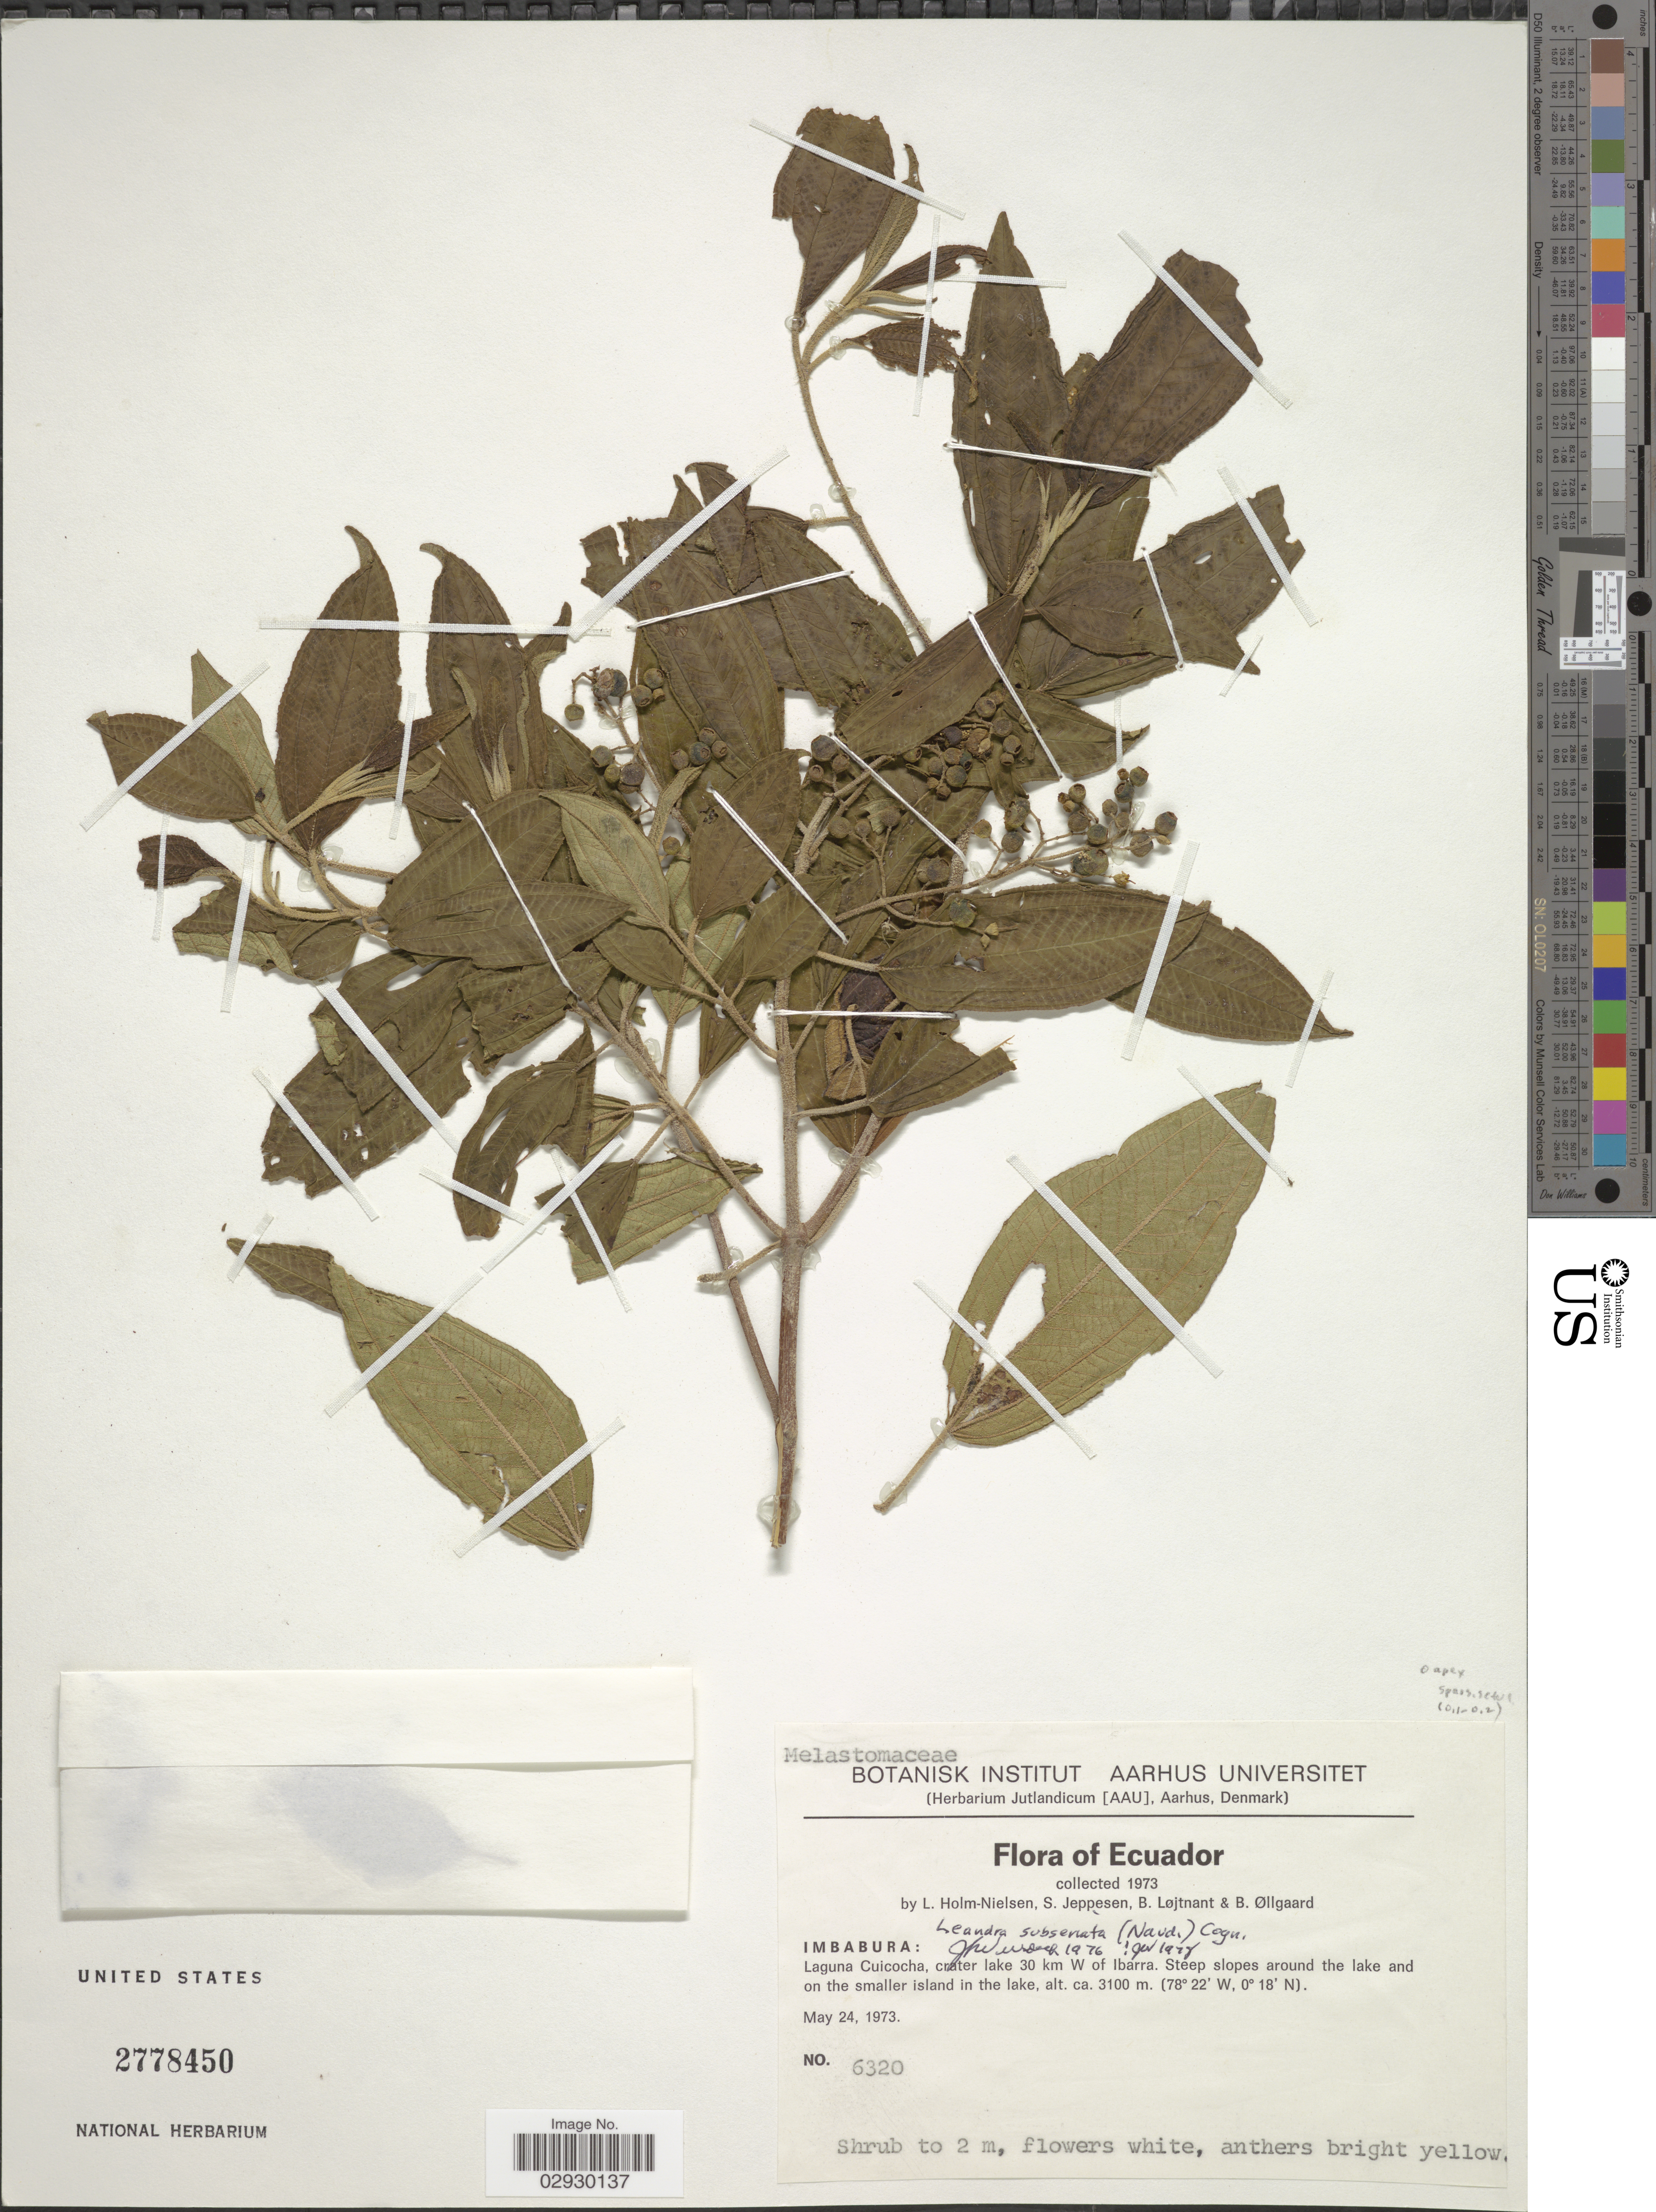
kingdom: Plantae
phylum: Tracheophyta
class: Magnoliopsida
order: Myrtales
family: Melastomataceae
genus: Leandra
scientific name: Leandra subseriata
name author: (Naudin) Cogn.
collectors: L. Holm-Nielsen, S. Jeppesen & B. Øllgaard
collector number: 6320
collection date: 1973-05-24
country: Ecuador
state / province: Imbabura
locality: Laguna Cuicocha, crater lake 30 km W of Ibarra. Steep slopes around the lake and on the smaller island in the lake.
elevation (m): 3100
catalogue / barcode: US 2778450